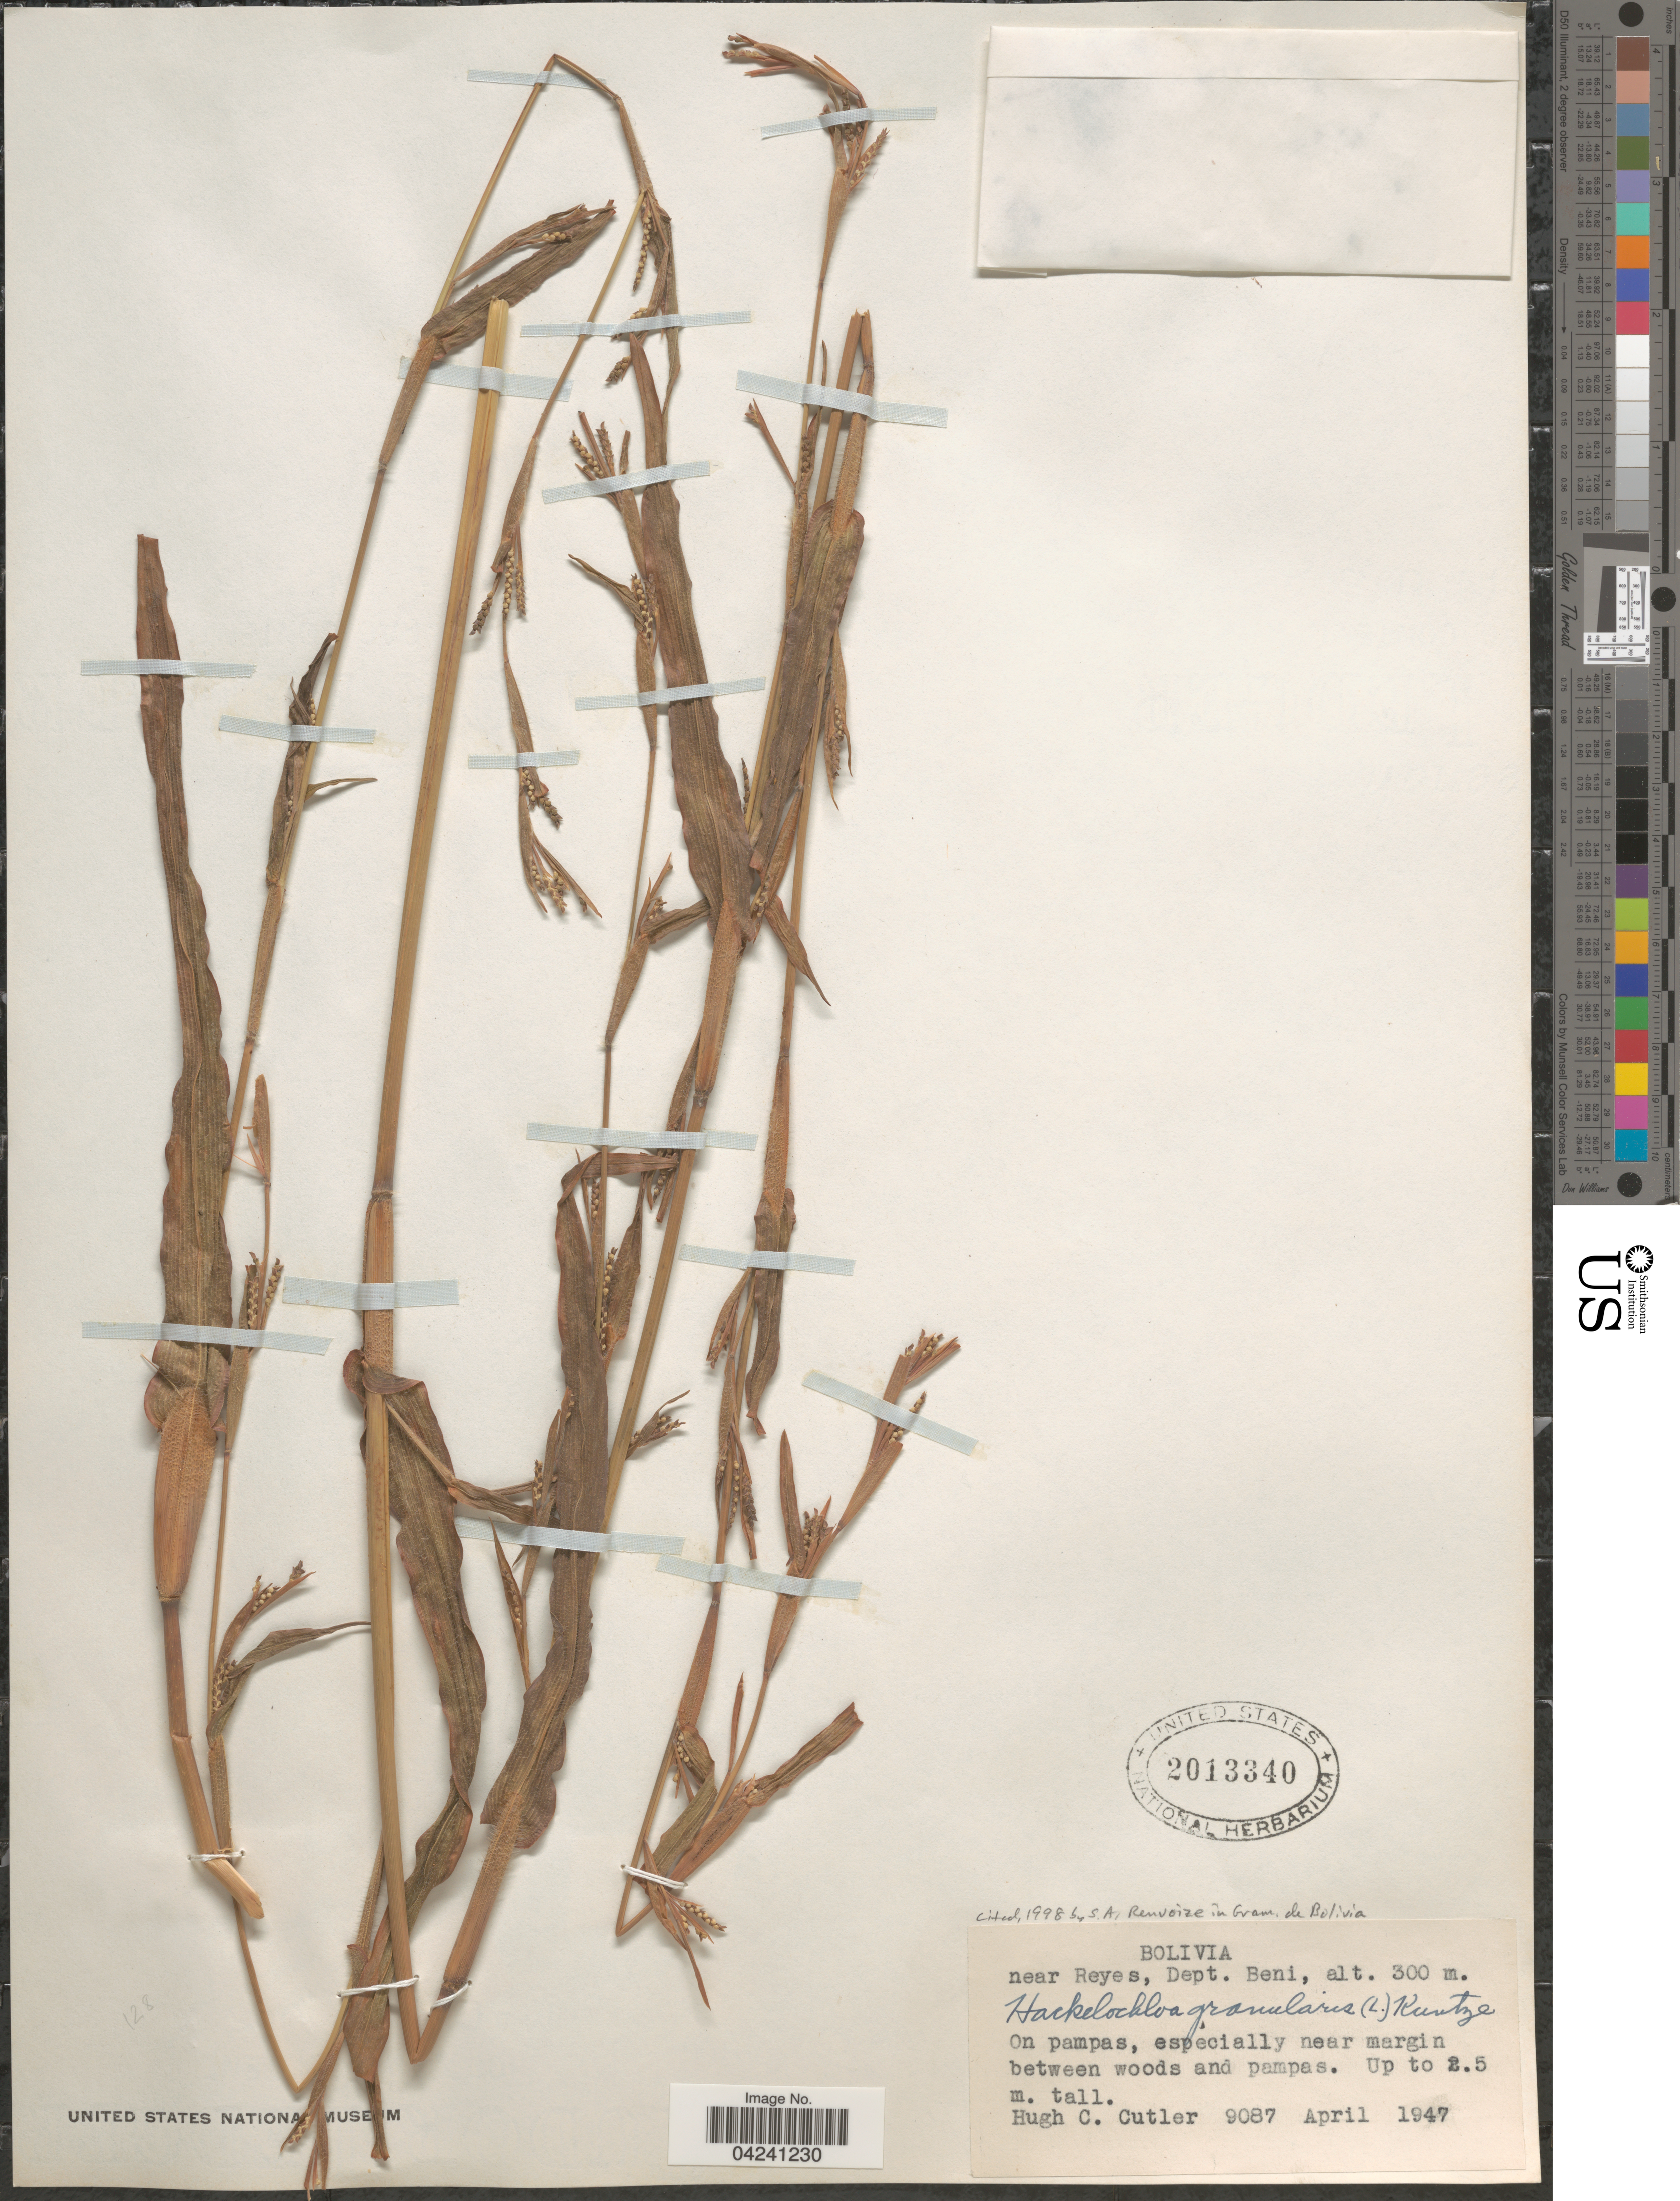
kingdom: Plantae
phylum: Tracheophyta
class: Liliopsida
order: Poales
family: Poaceae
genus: Hackelochloa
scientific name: Hackelochloa granularis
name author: (L.) Kuntze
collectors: H. C. Cutler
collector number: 9087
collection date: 1947-04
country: Bolivia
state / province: Beni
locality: Near Reyes, Dept. Beni.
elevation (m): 300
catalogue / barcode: US 2013340